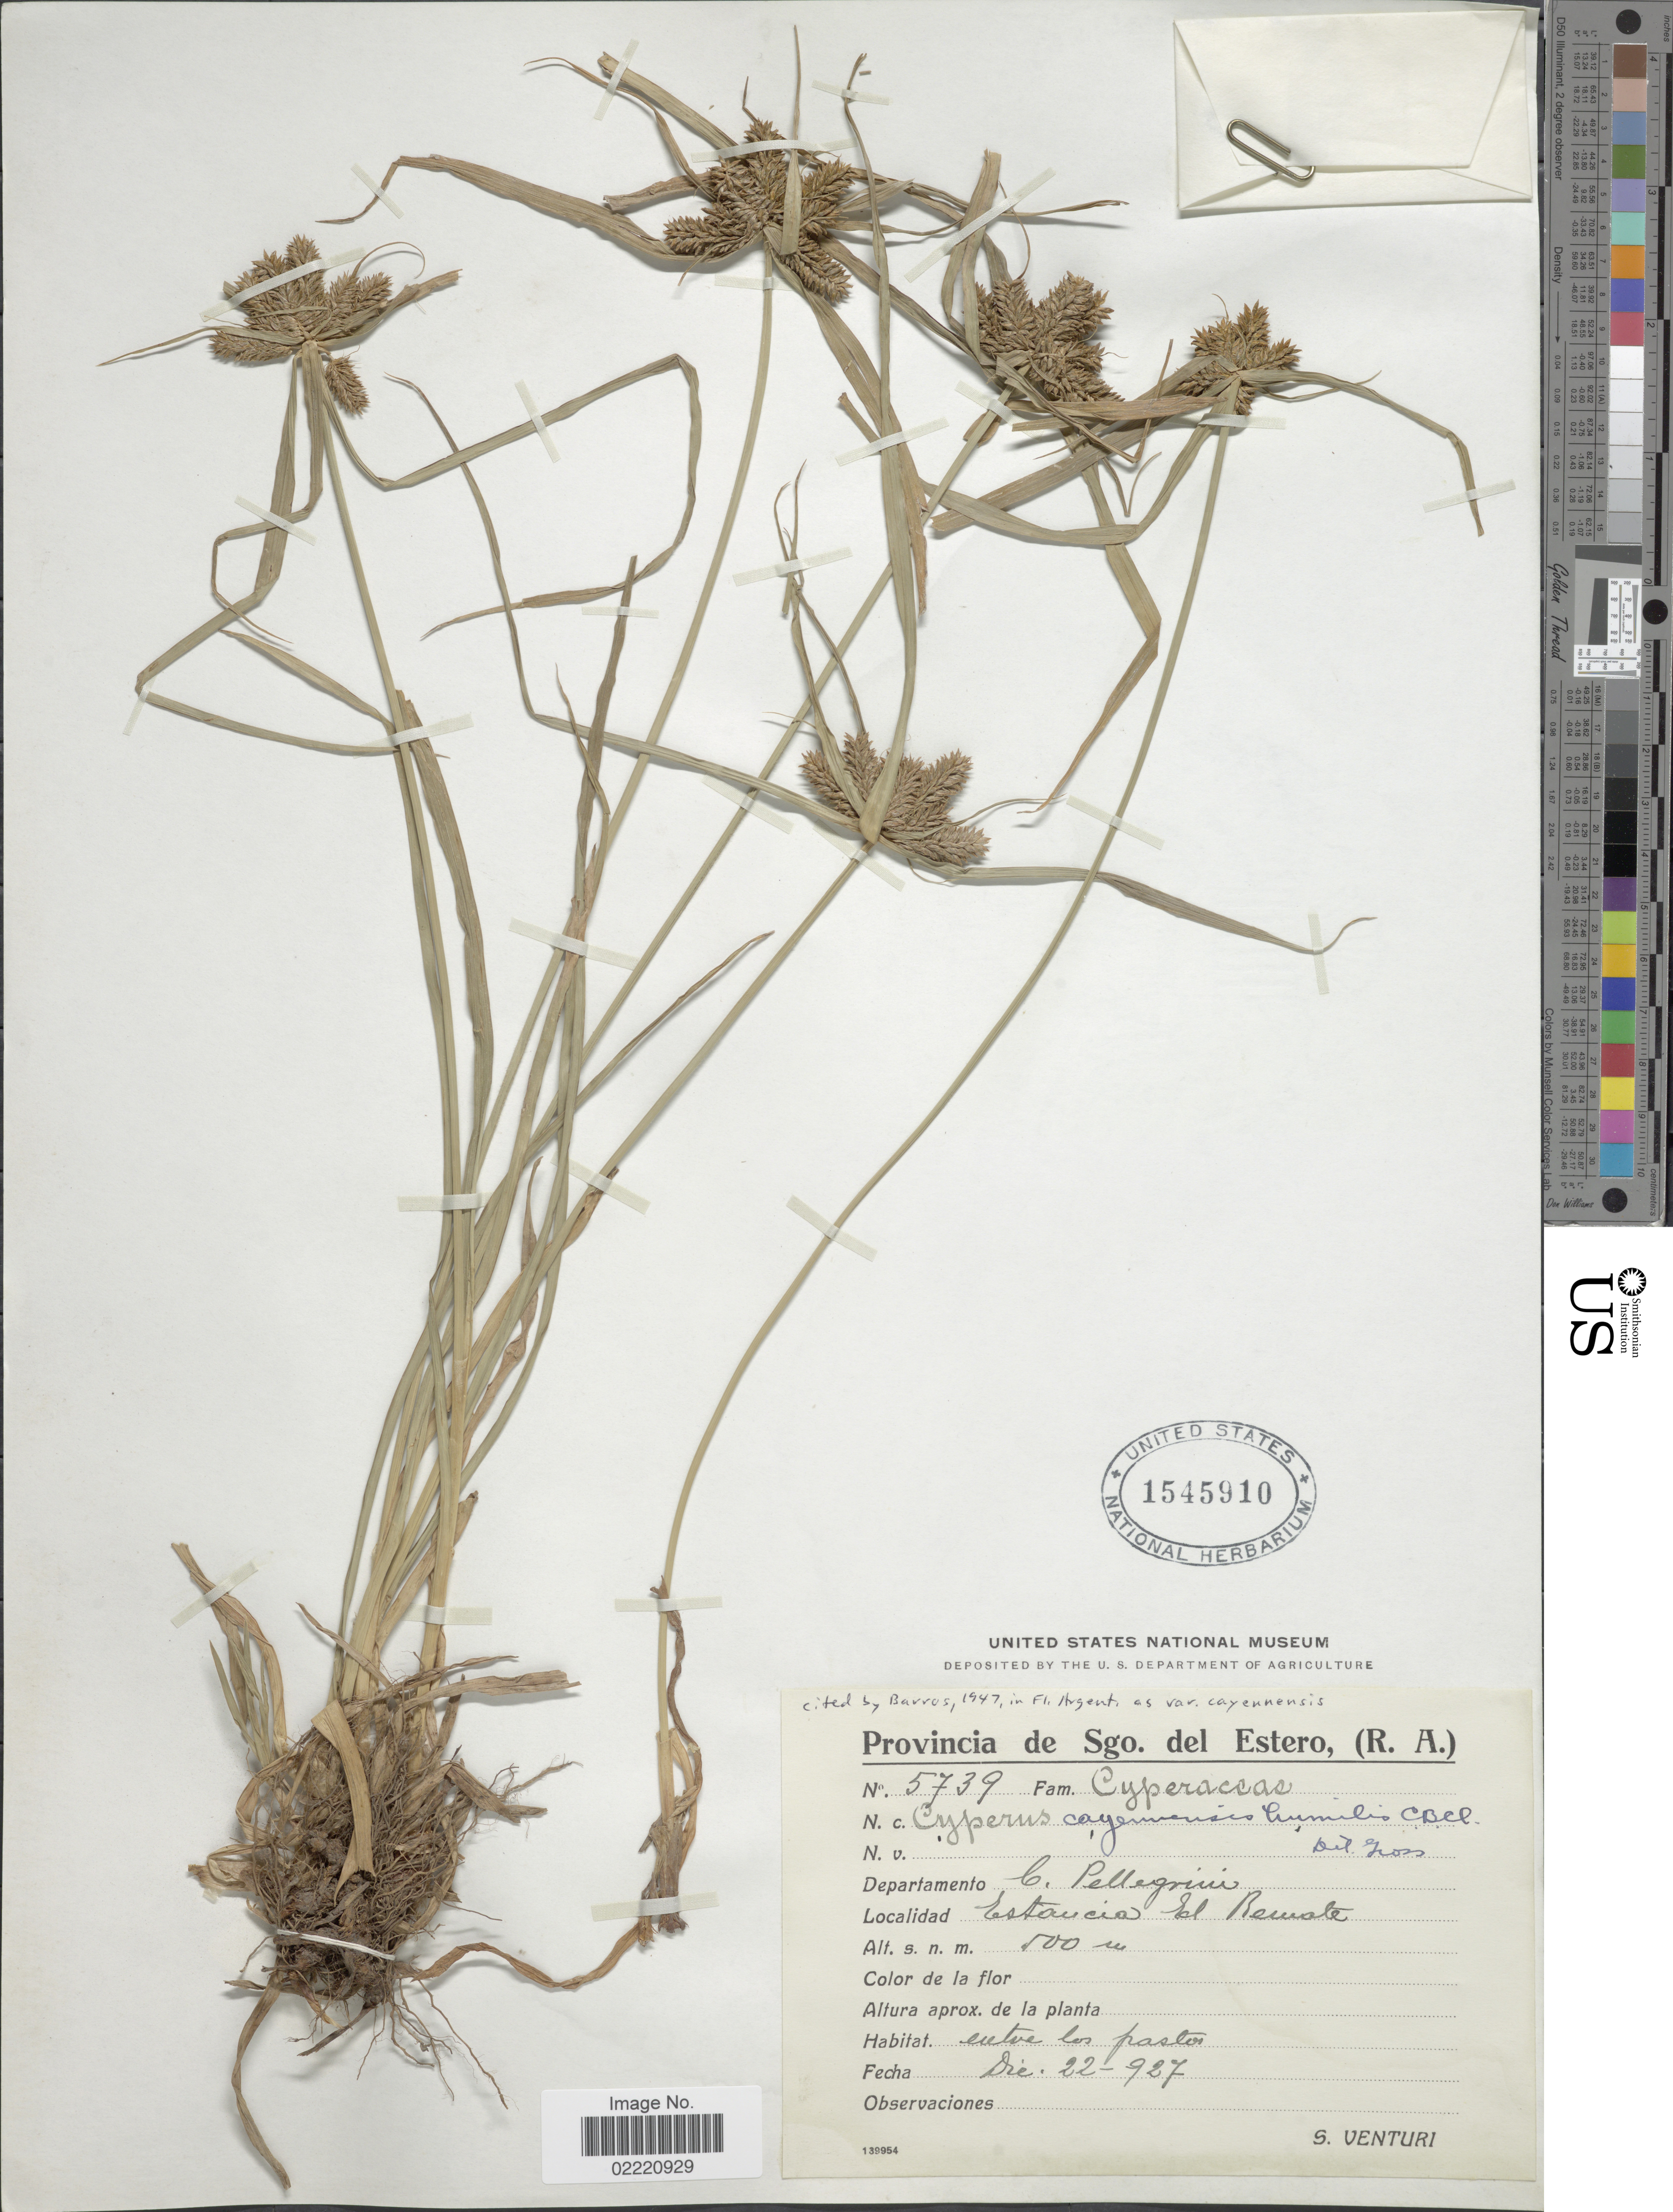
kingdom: Plantae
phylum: Tracheophyta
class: Liliopsida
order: Poales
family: Cyperaceae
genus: Cyperus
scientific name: Cyperus aggregatus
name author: (Willd.) Endl.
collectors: S. Venturi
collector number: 5739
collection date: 1927-12-22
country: Argentina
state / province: Santiago del Estero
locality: (R.A.), Departamento C. Pellegrini, Estancia del Remate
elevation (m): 500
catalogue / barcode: US 1545910